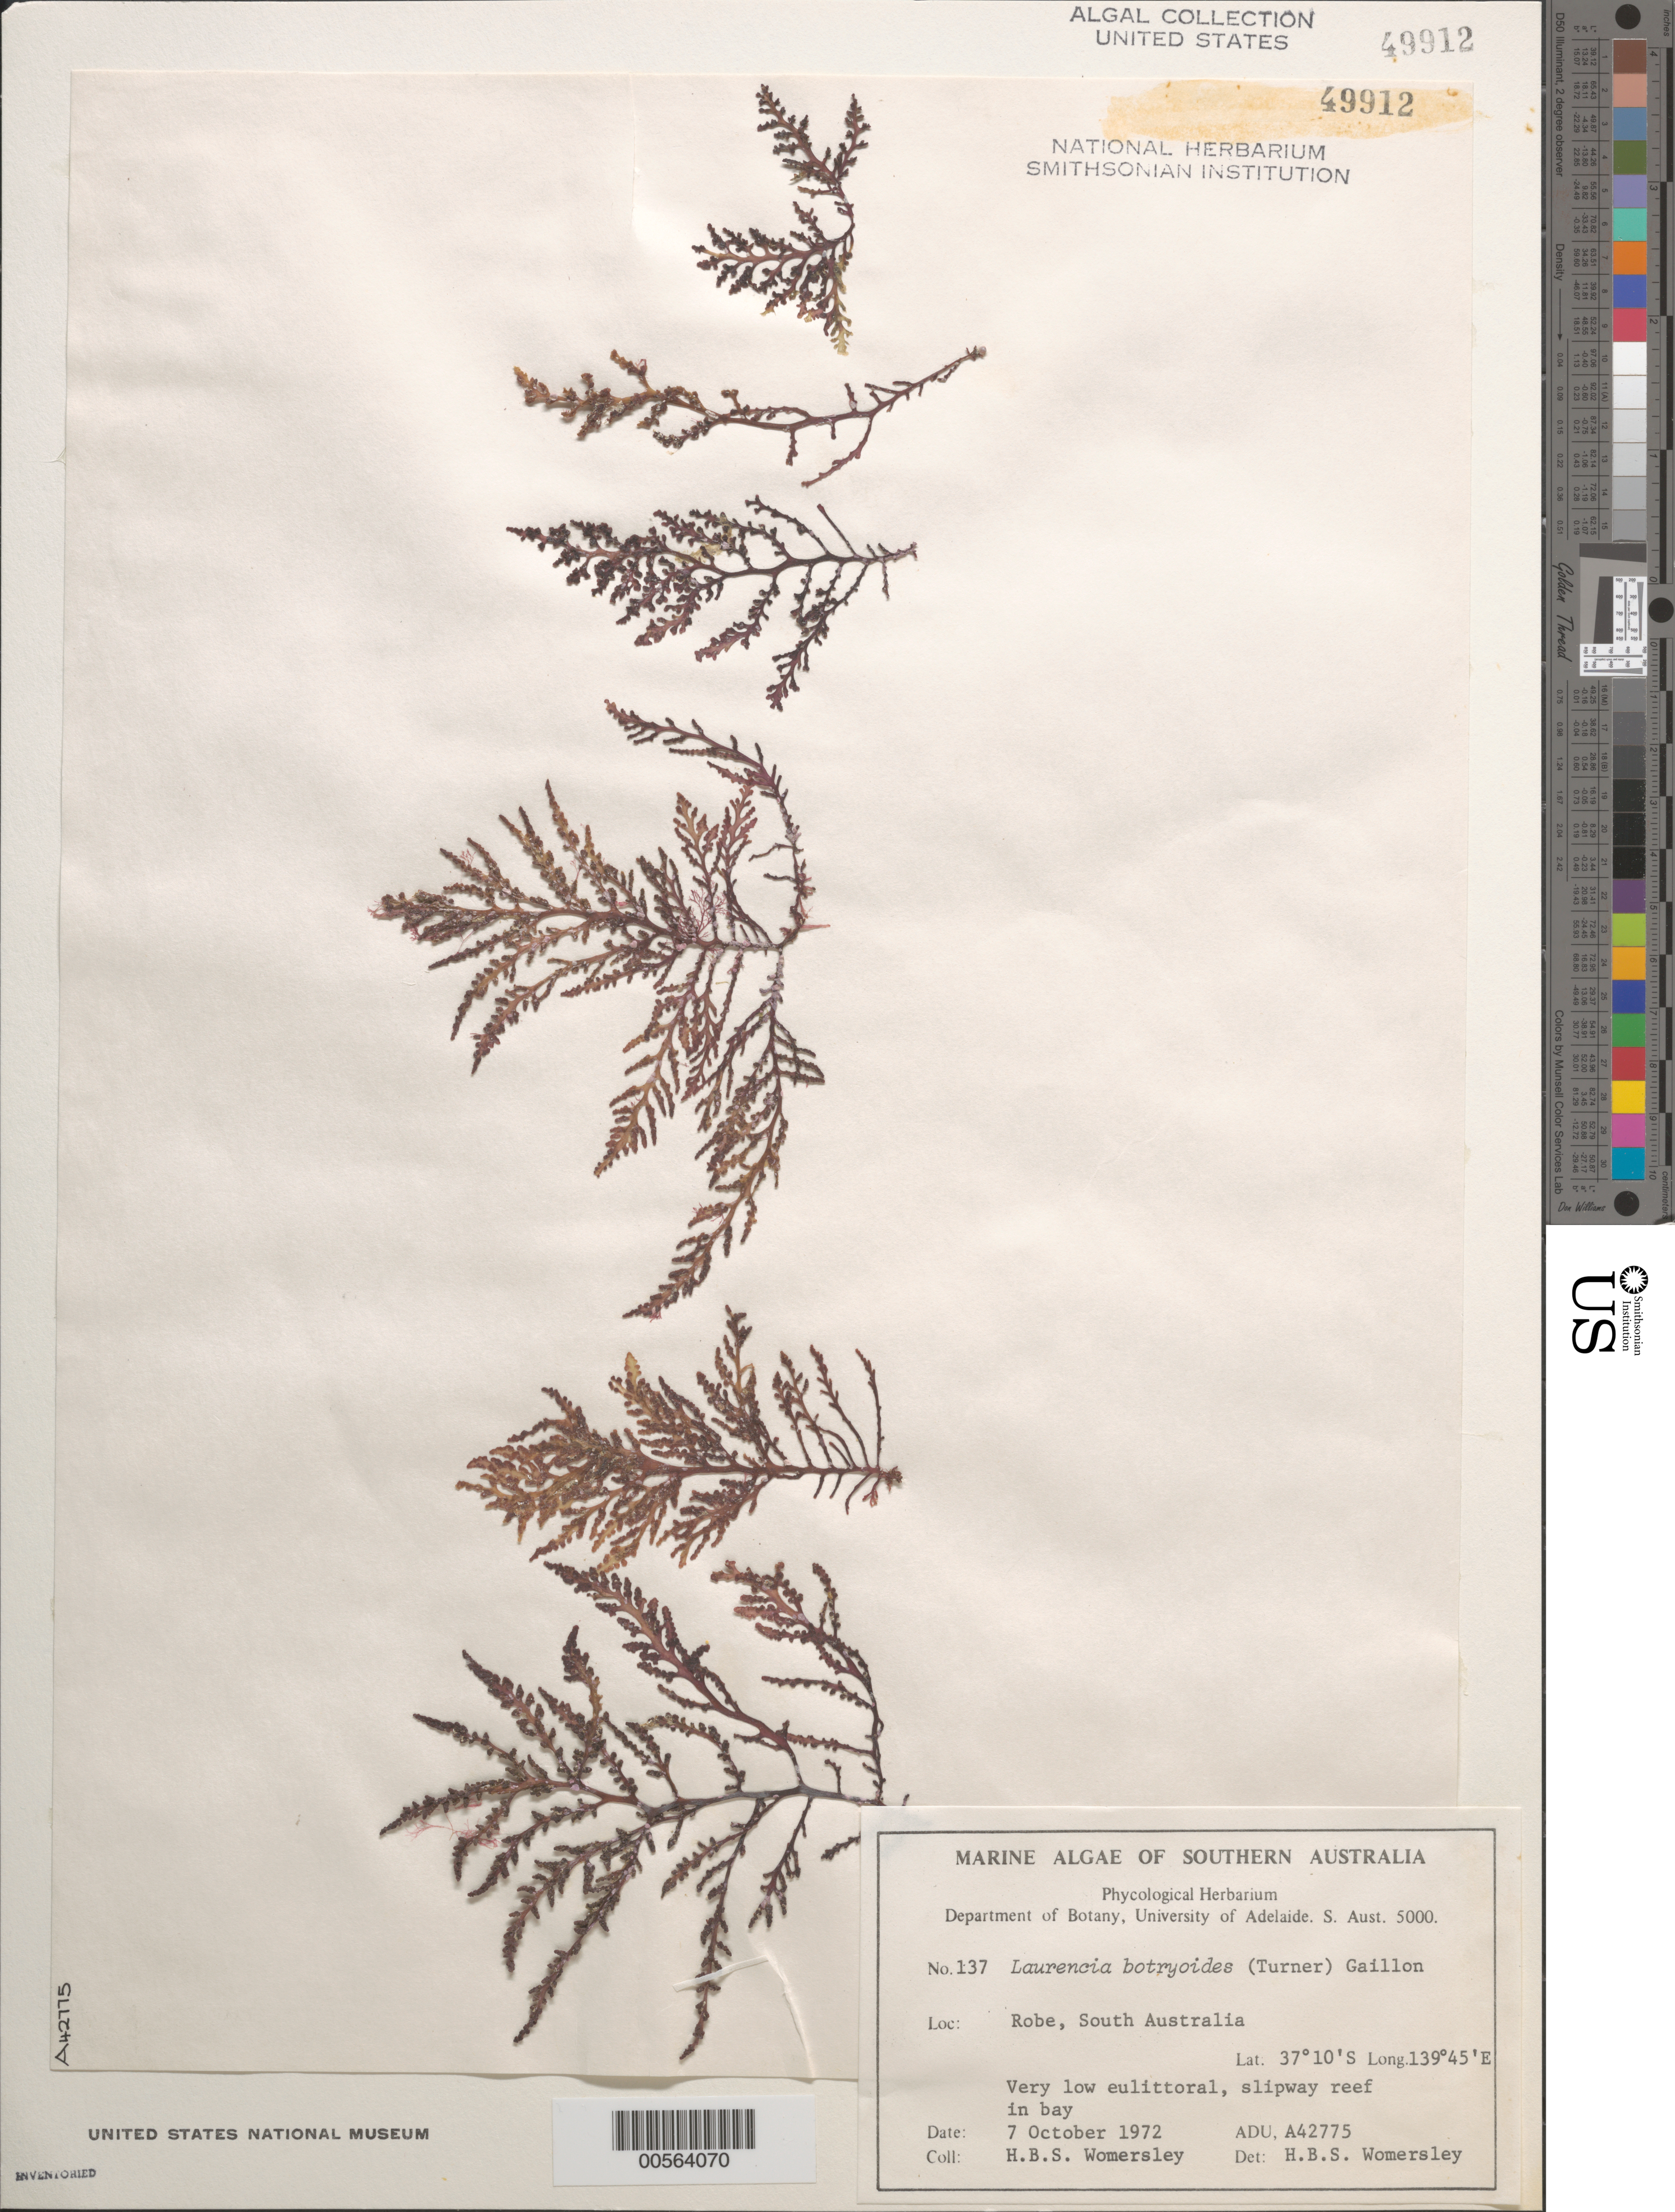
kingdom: Plantae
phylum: Rhodophyta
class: Florideophyceae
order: Ceramiales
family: Rhodomelaceae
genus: Laurencia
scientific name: Laurencia botryoides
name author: (C. Agardh) Gaillon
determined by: Womersley, H. B. S.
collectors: H. B. S. Womersley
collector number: ADU A42775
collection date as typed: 07 Oct 1972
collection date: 1972-10-07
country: Australia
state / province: South Australia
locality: Robe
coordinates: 37 10' S, 139 45' E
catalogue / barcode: US 49912